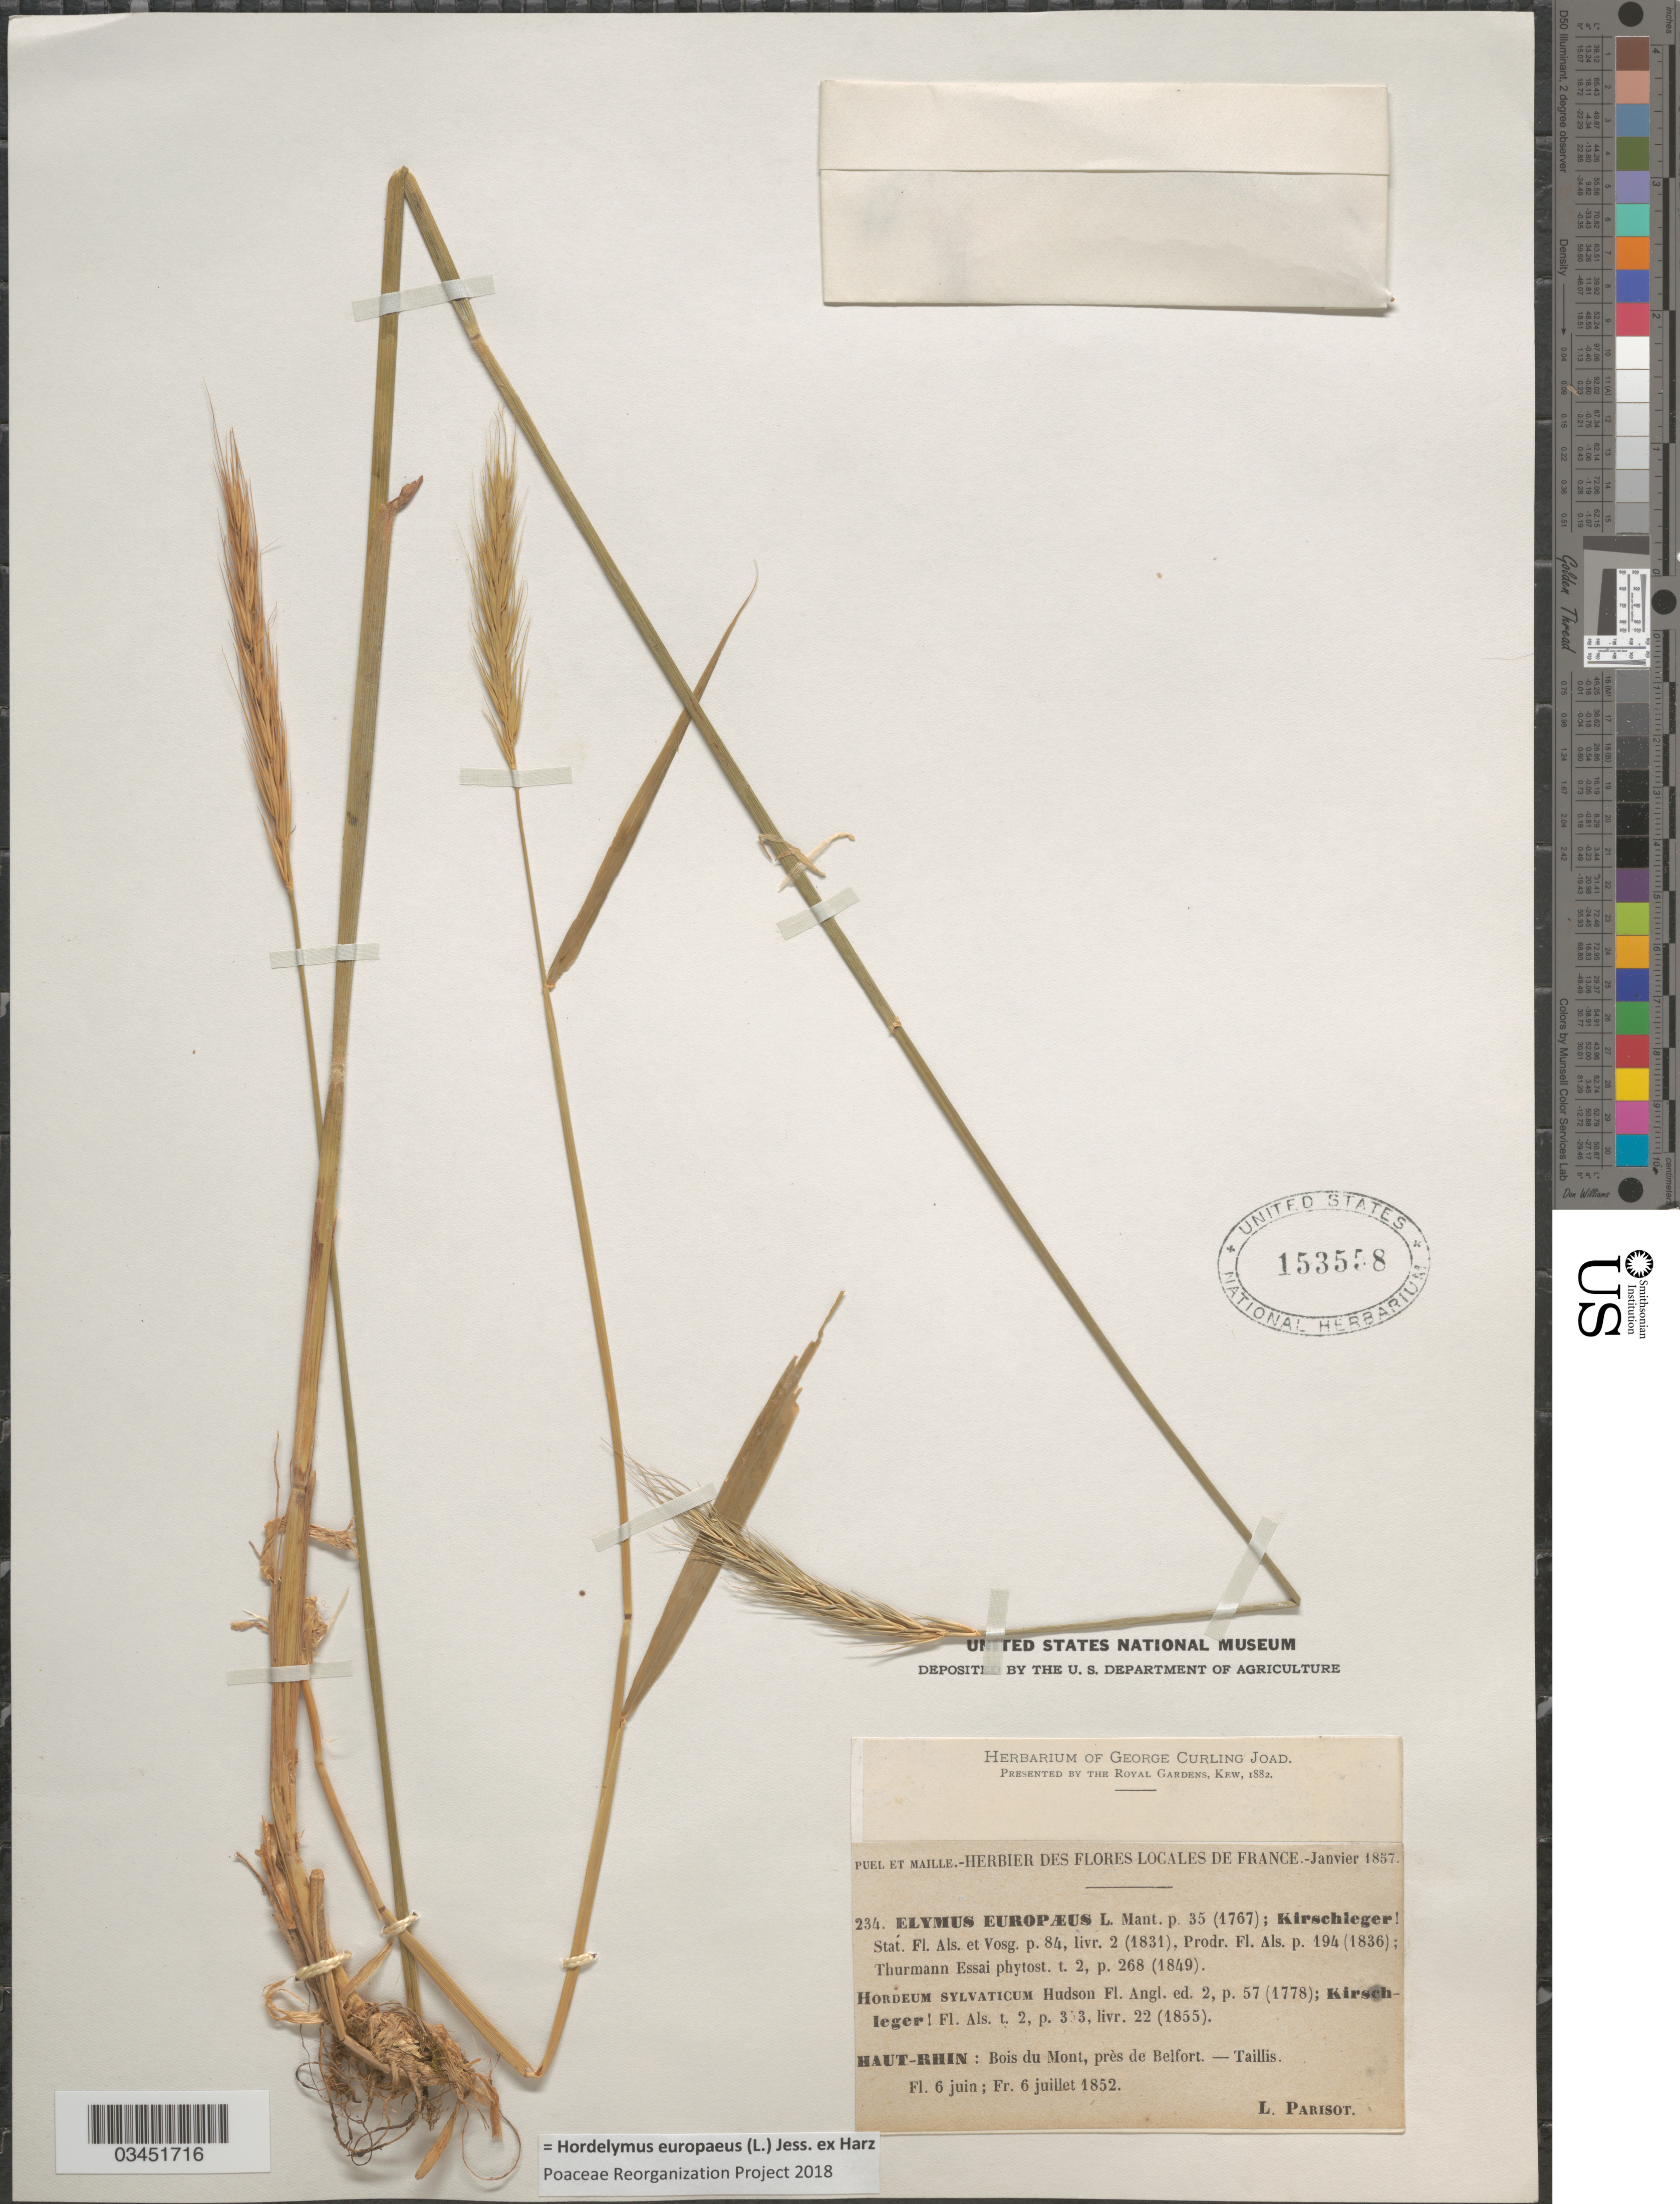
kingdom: Plantae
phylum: Tracheophyta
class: Liliopsida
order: Poales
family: Poaceae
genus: Hordelymus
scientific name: Hordelymus europaeus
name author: (L.) Jess. ex Harz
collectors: L. Parisot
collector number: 234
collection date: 1852-06-06/1852-07-06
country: France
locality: Haut-Rhin: Bois du Mont, près de Belfort. - Taillis.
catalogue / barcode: US 153558